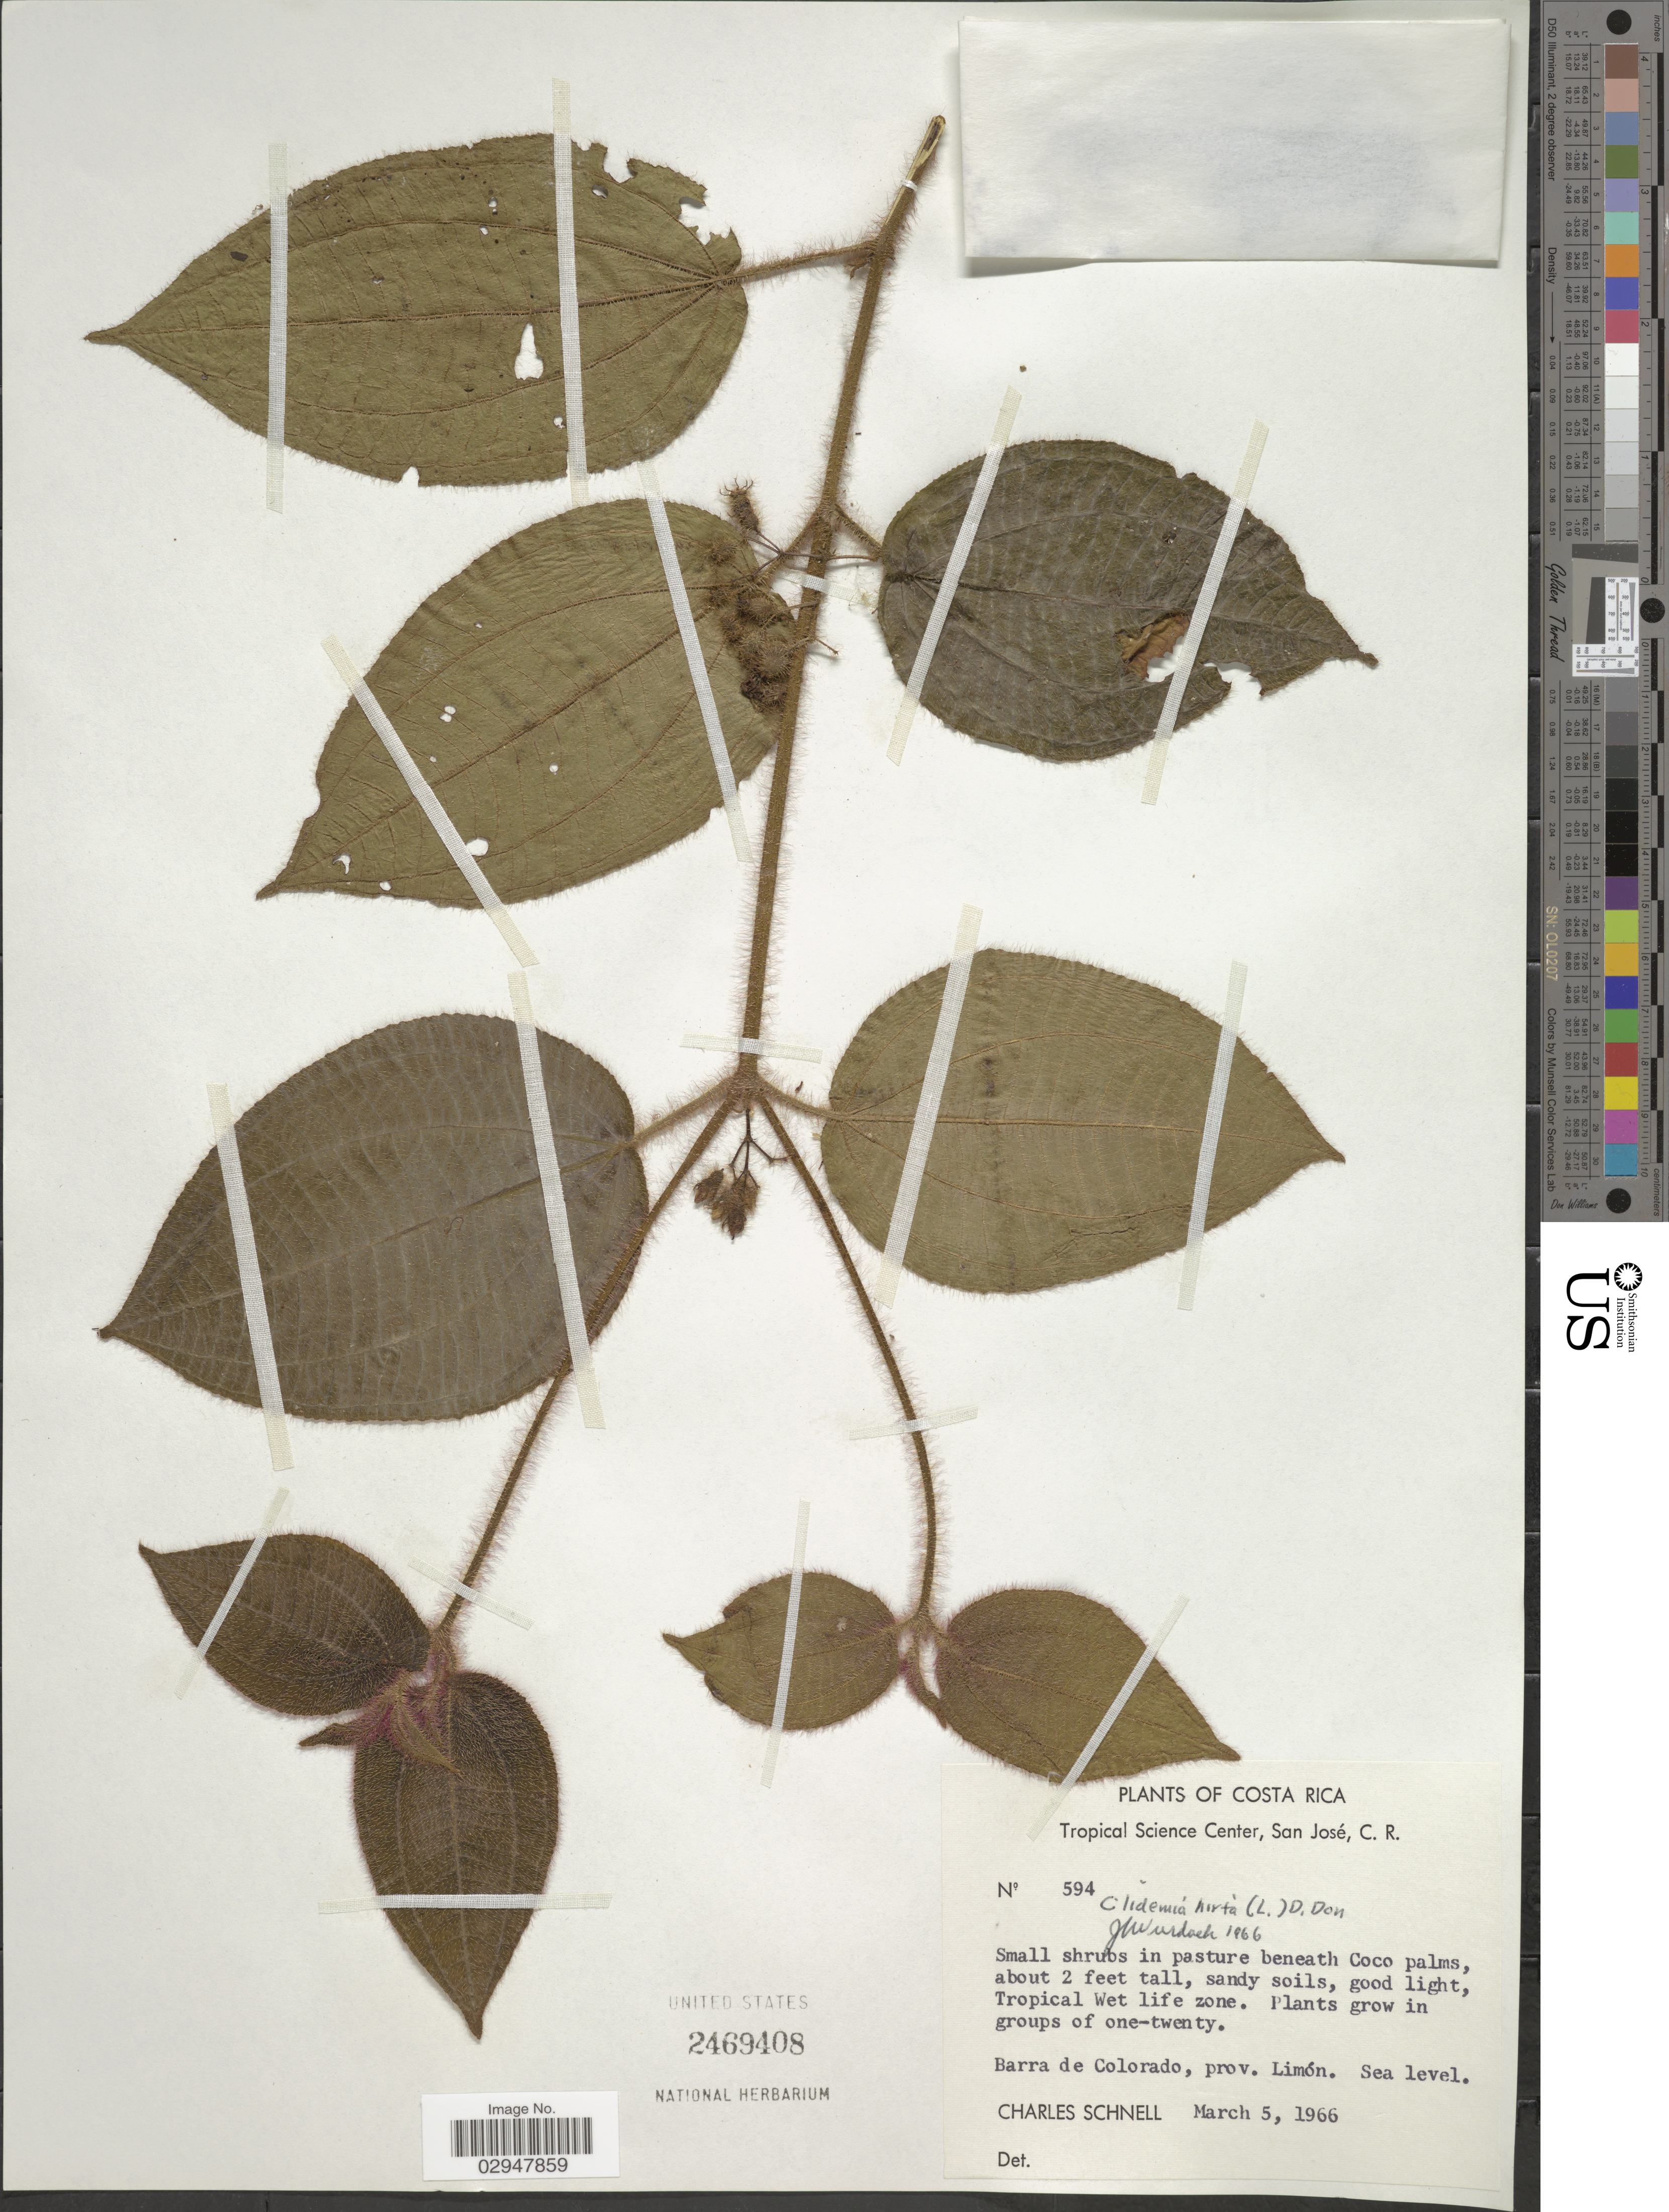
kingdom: Plantae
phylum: Tracheophyta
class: Magnoliopsida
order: Myrtales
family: Melastomataceae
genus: Miconia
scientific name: Miconia hirta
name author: Cogn.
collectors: C. Schnell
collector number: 594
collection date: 1966-03-05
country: Costa Rica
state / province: Limón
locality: Barra de Colorado, prov. Limón.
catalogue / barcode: US 2469408